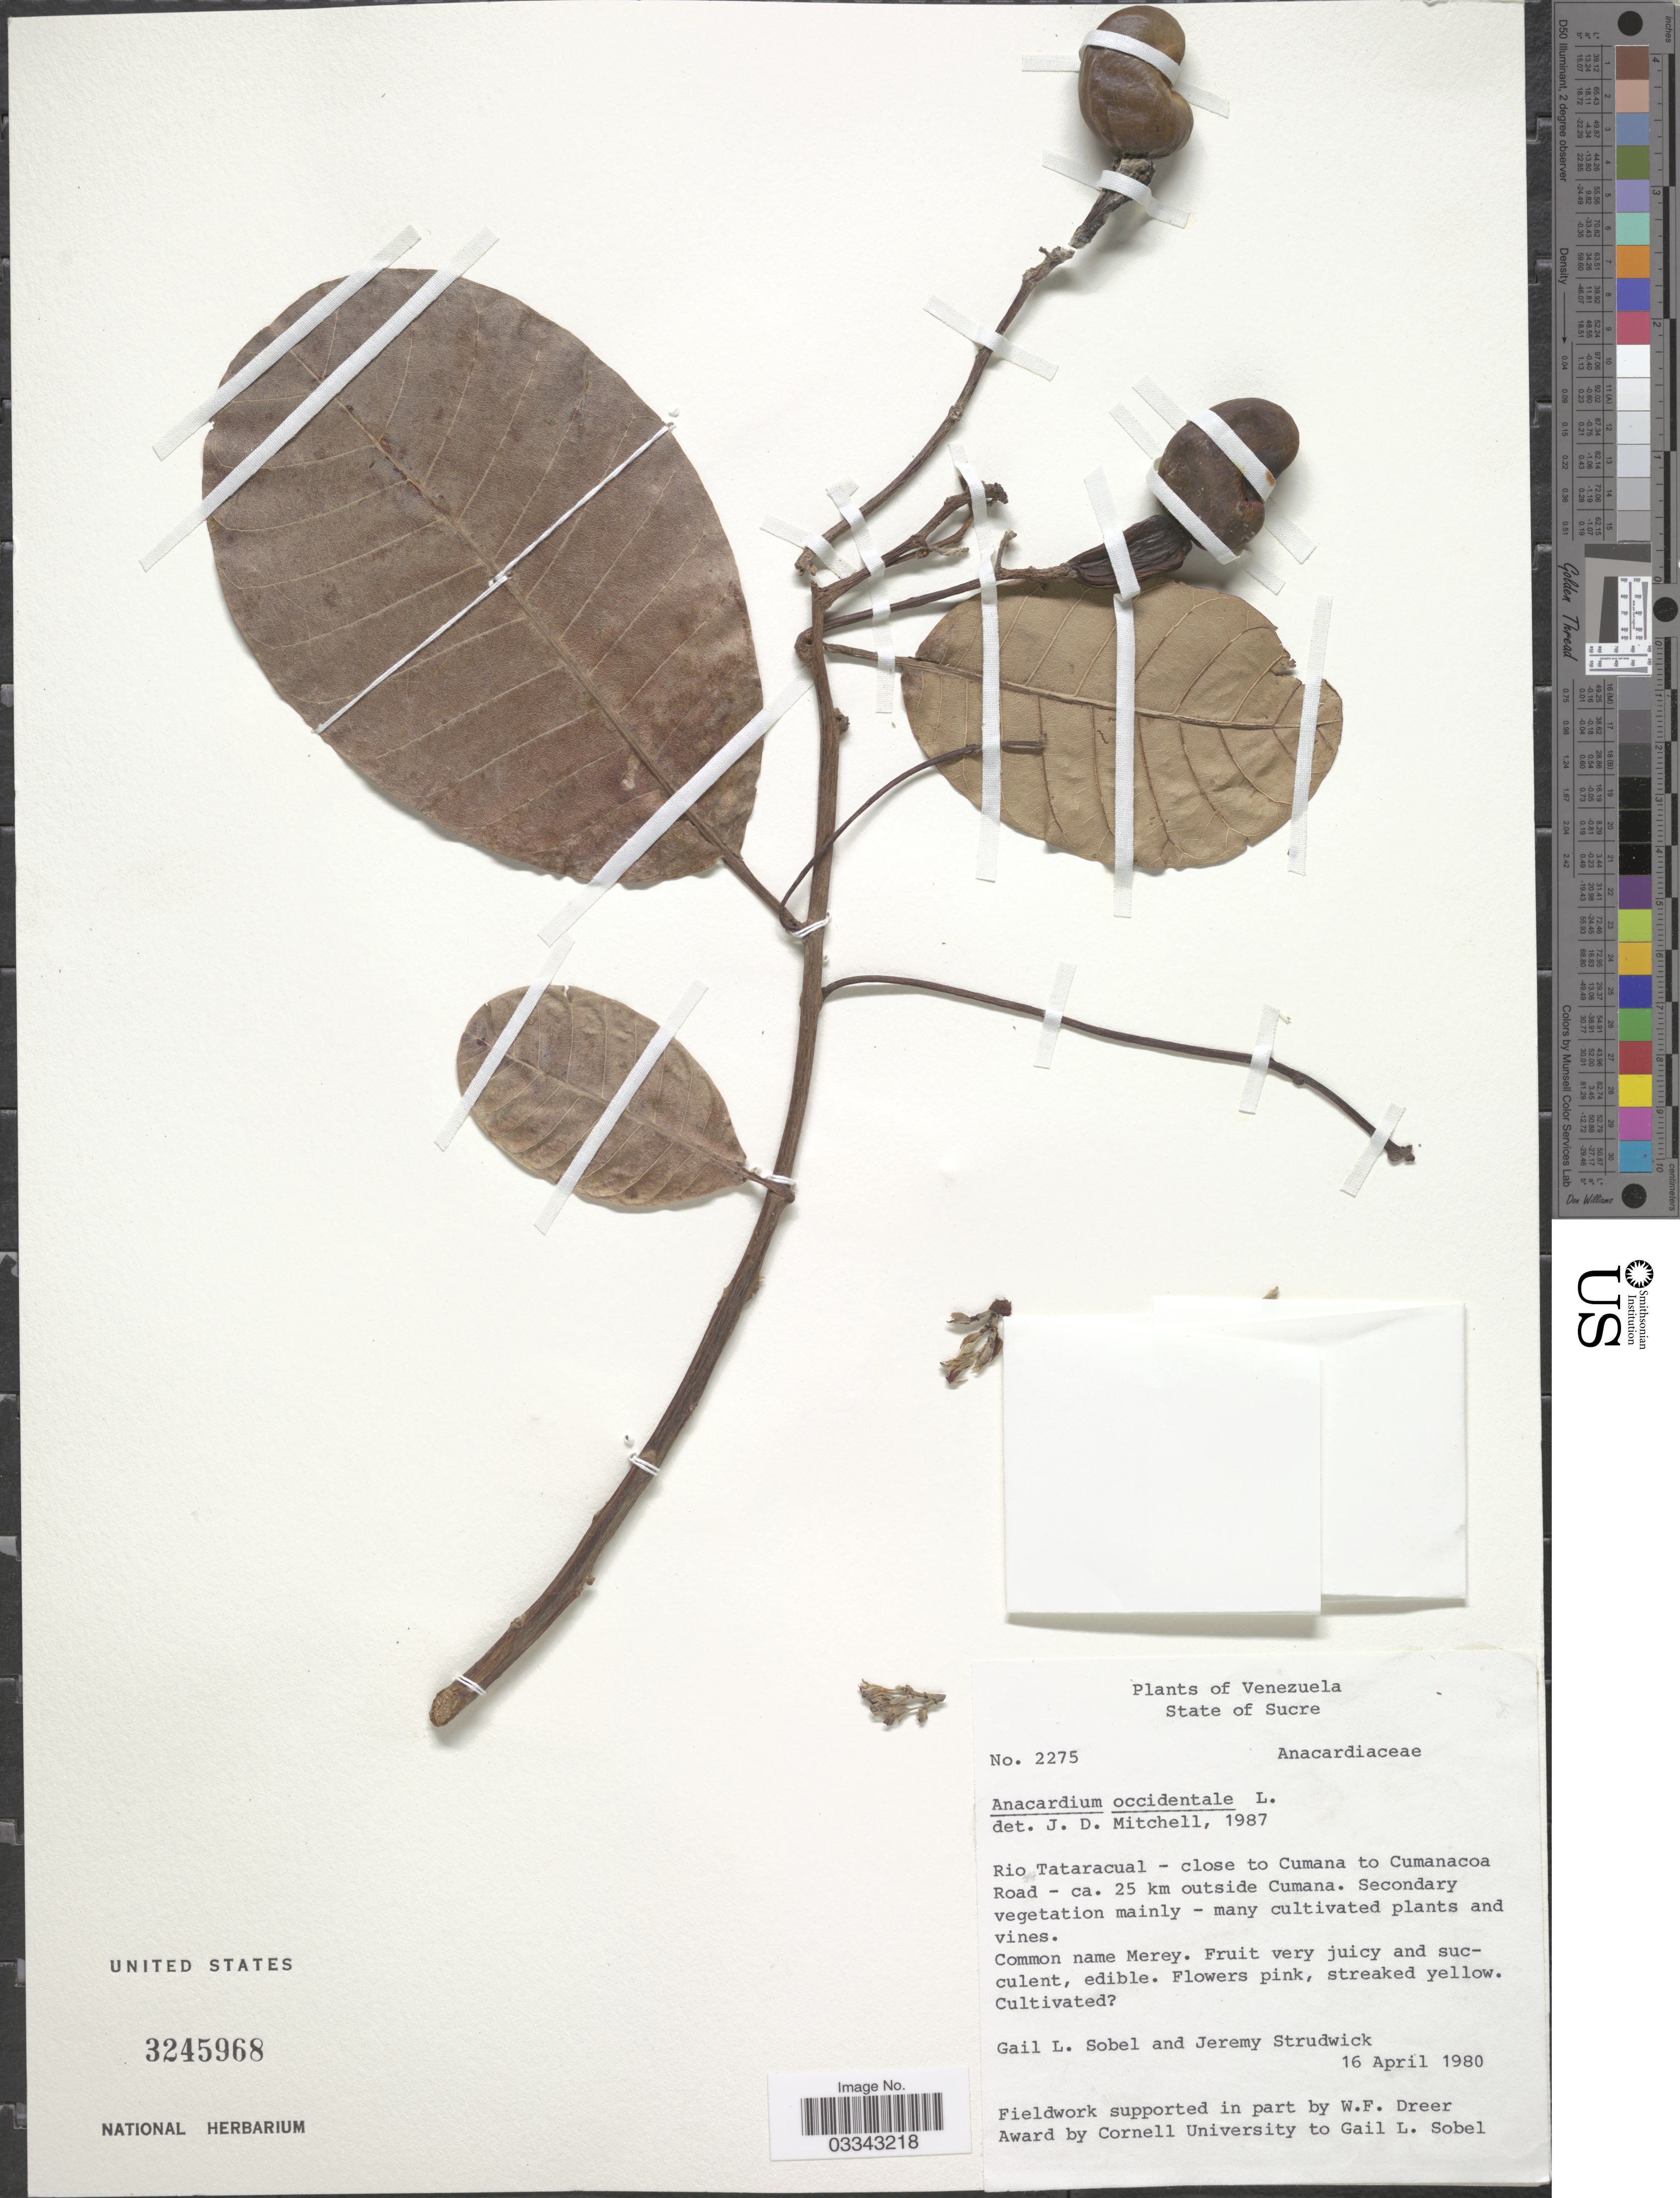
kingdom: Plantae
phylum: Tracheophyta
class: Magnoliopsida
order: Sapindales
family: Anacardiaceae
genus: Anacardium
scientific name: Anacardium occidentale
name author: L.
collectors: G. L. Sobel & J. J. Strudwick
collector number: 2275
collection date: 1980-04-16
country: Venezuela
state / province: Sucre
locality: Rio Tataracual - close to Cumana to Cumanacoa Road - ca. 25 km outside Cumana.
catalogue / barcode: US 3245968